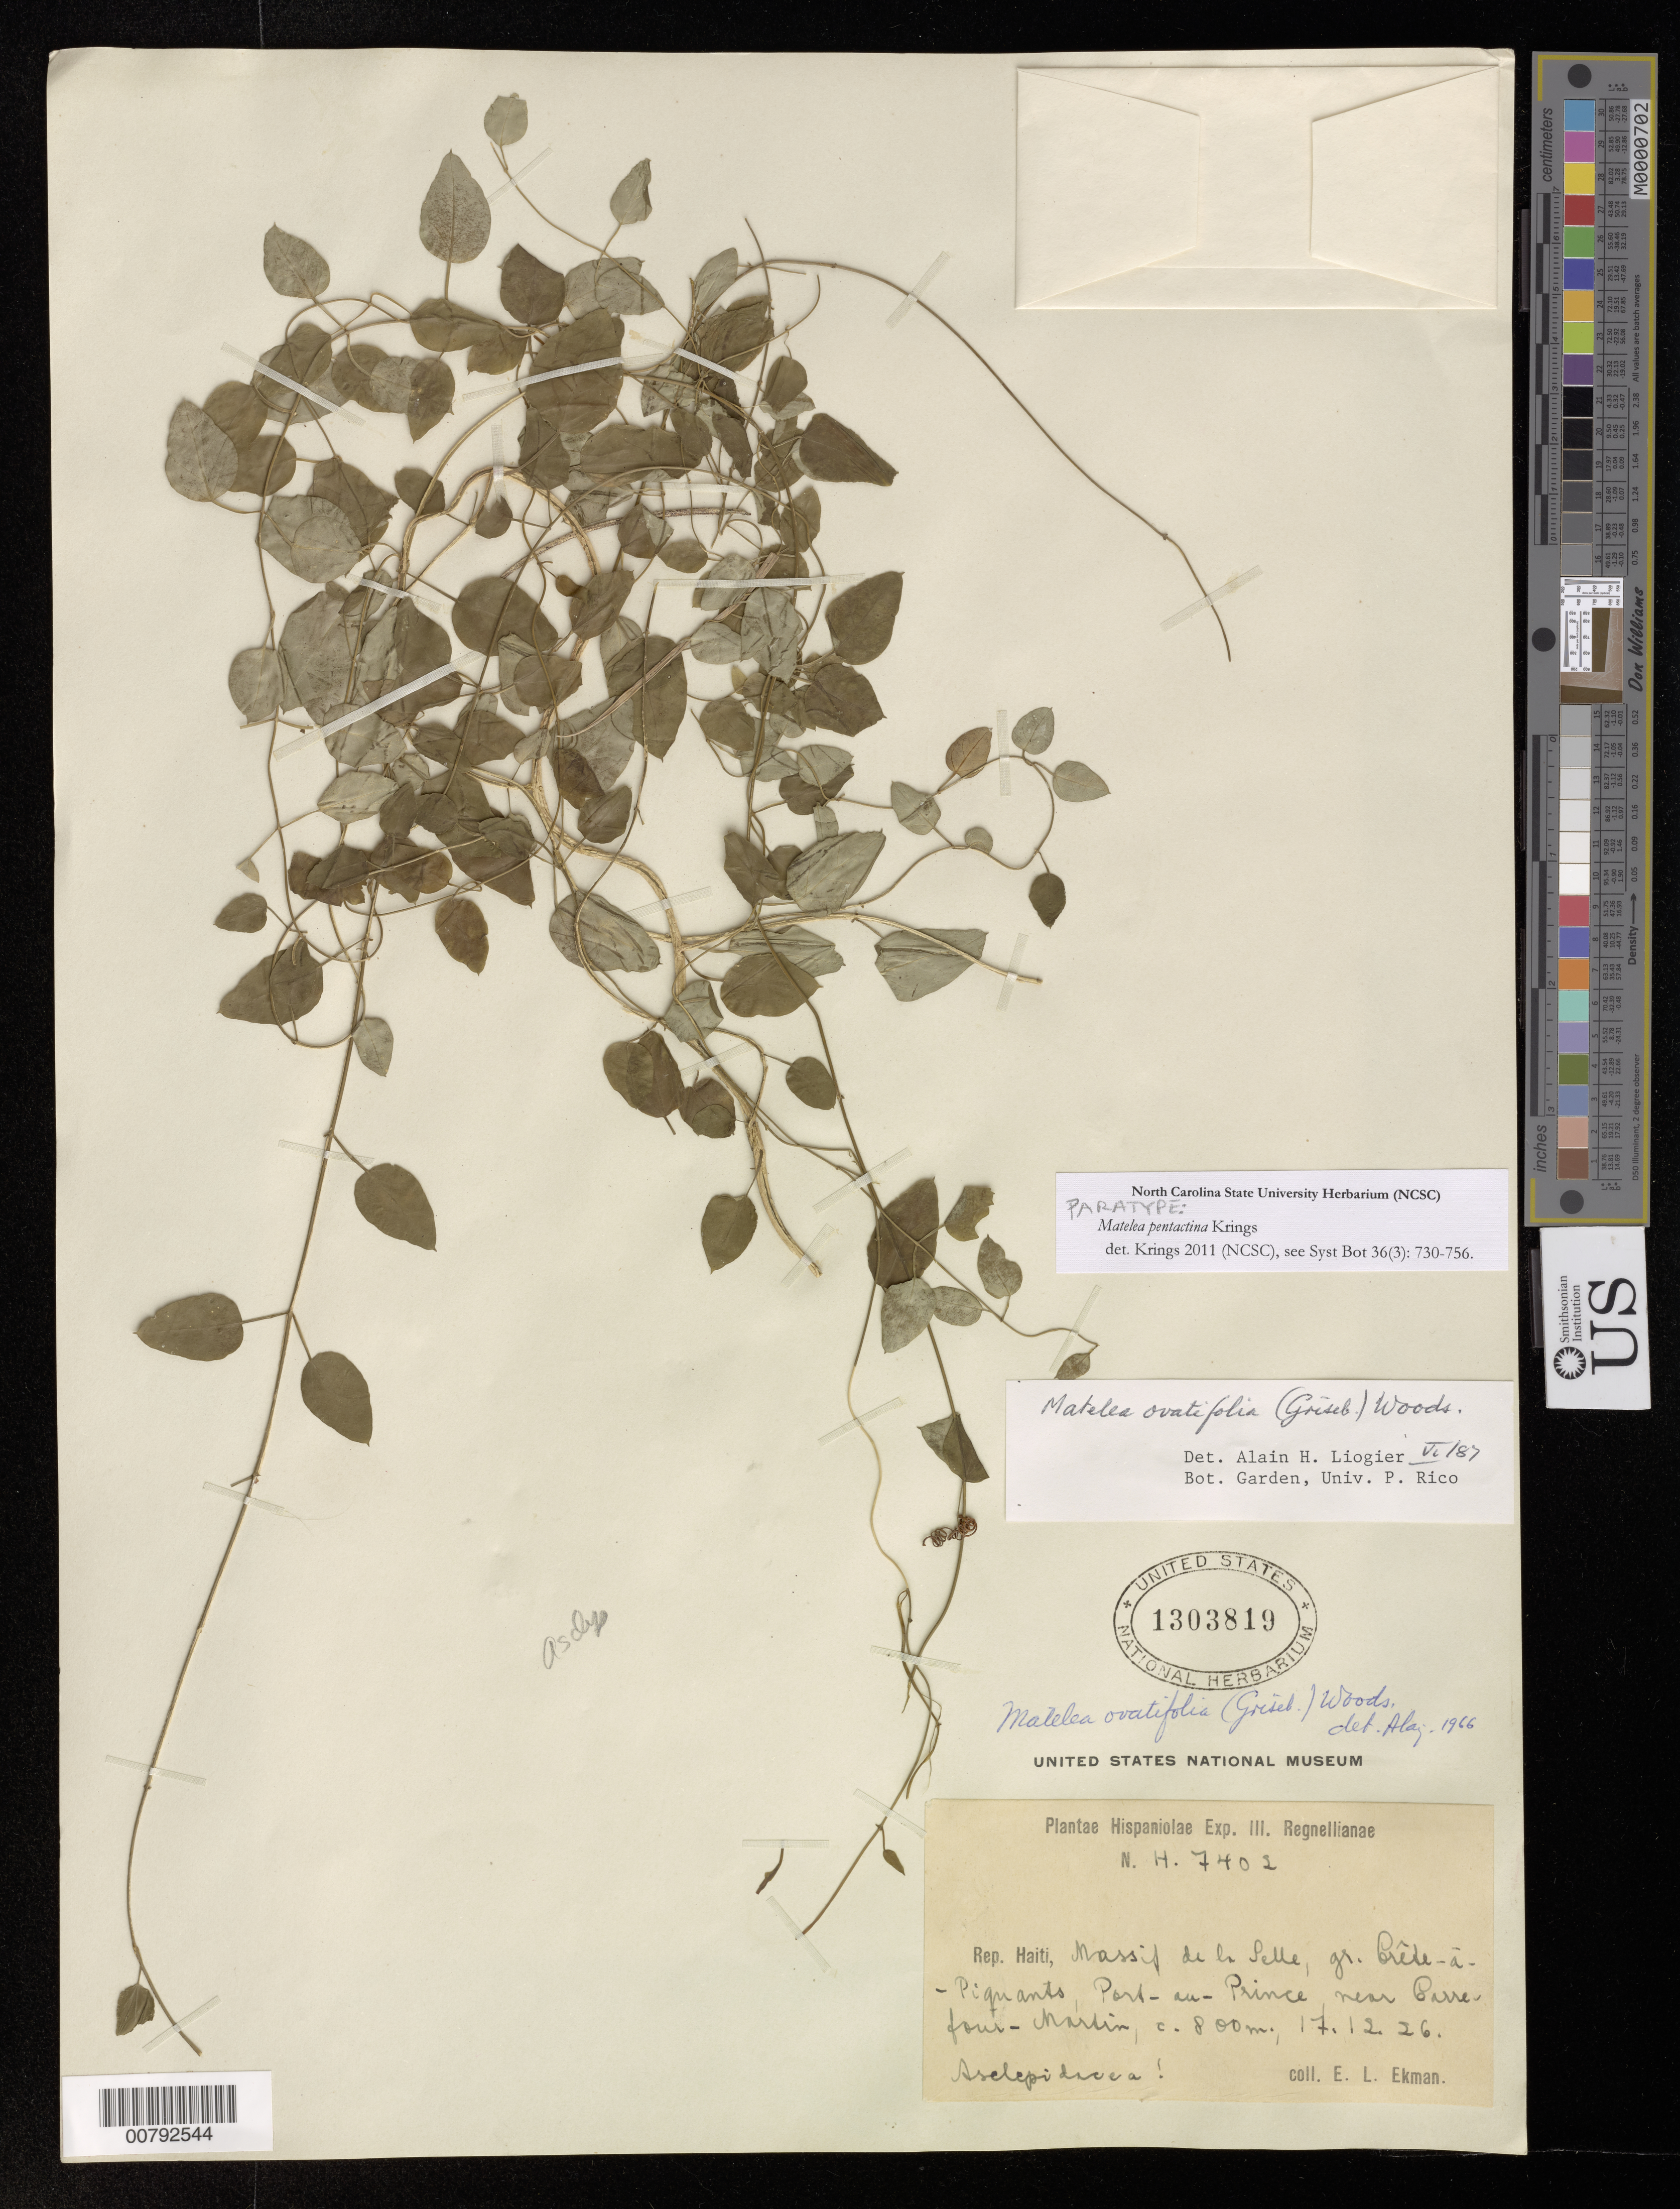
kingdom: Plantae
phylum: Tracheophyta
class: Magnoliopsida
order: Gentianales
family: Apocynaceae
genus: Matelea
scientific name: Matelea pentactina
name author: Krings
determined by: Krings, A.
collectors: E. L. Ekman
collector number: H 7402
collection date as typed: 17 Dec 1926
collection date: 1926-12-17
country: Haiti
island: Hispaniola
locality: Massif de la Selle, gr. Crête-ã-Piquants, Port-au-Prince, near Carrefour-Martin.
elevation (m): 800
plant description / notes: Paratype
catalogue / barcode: US 1303819